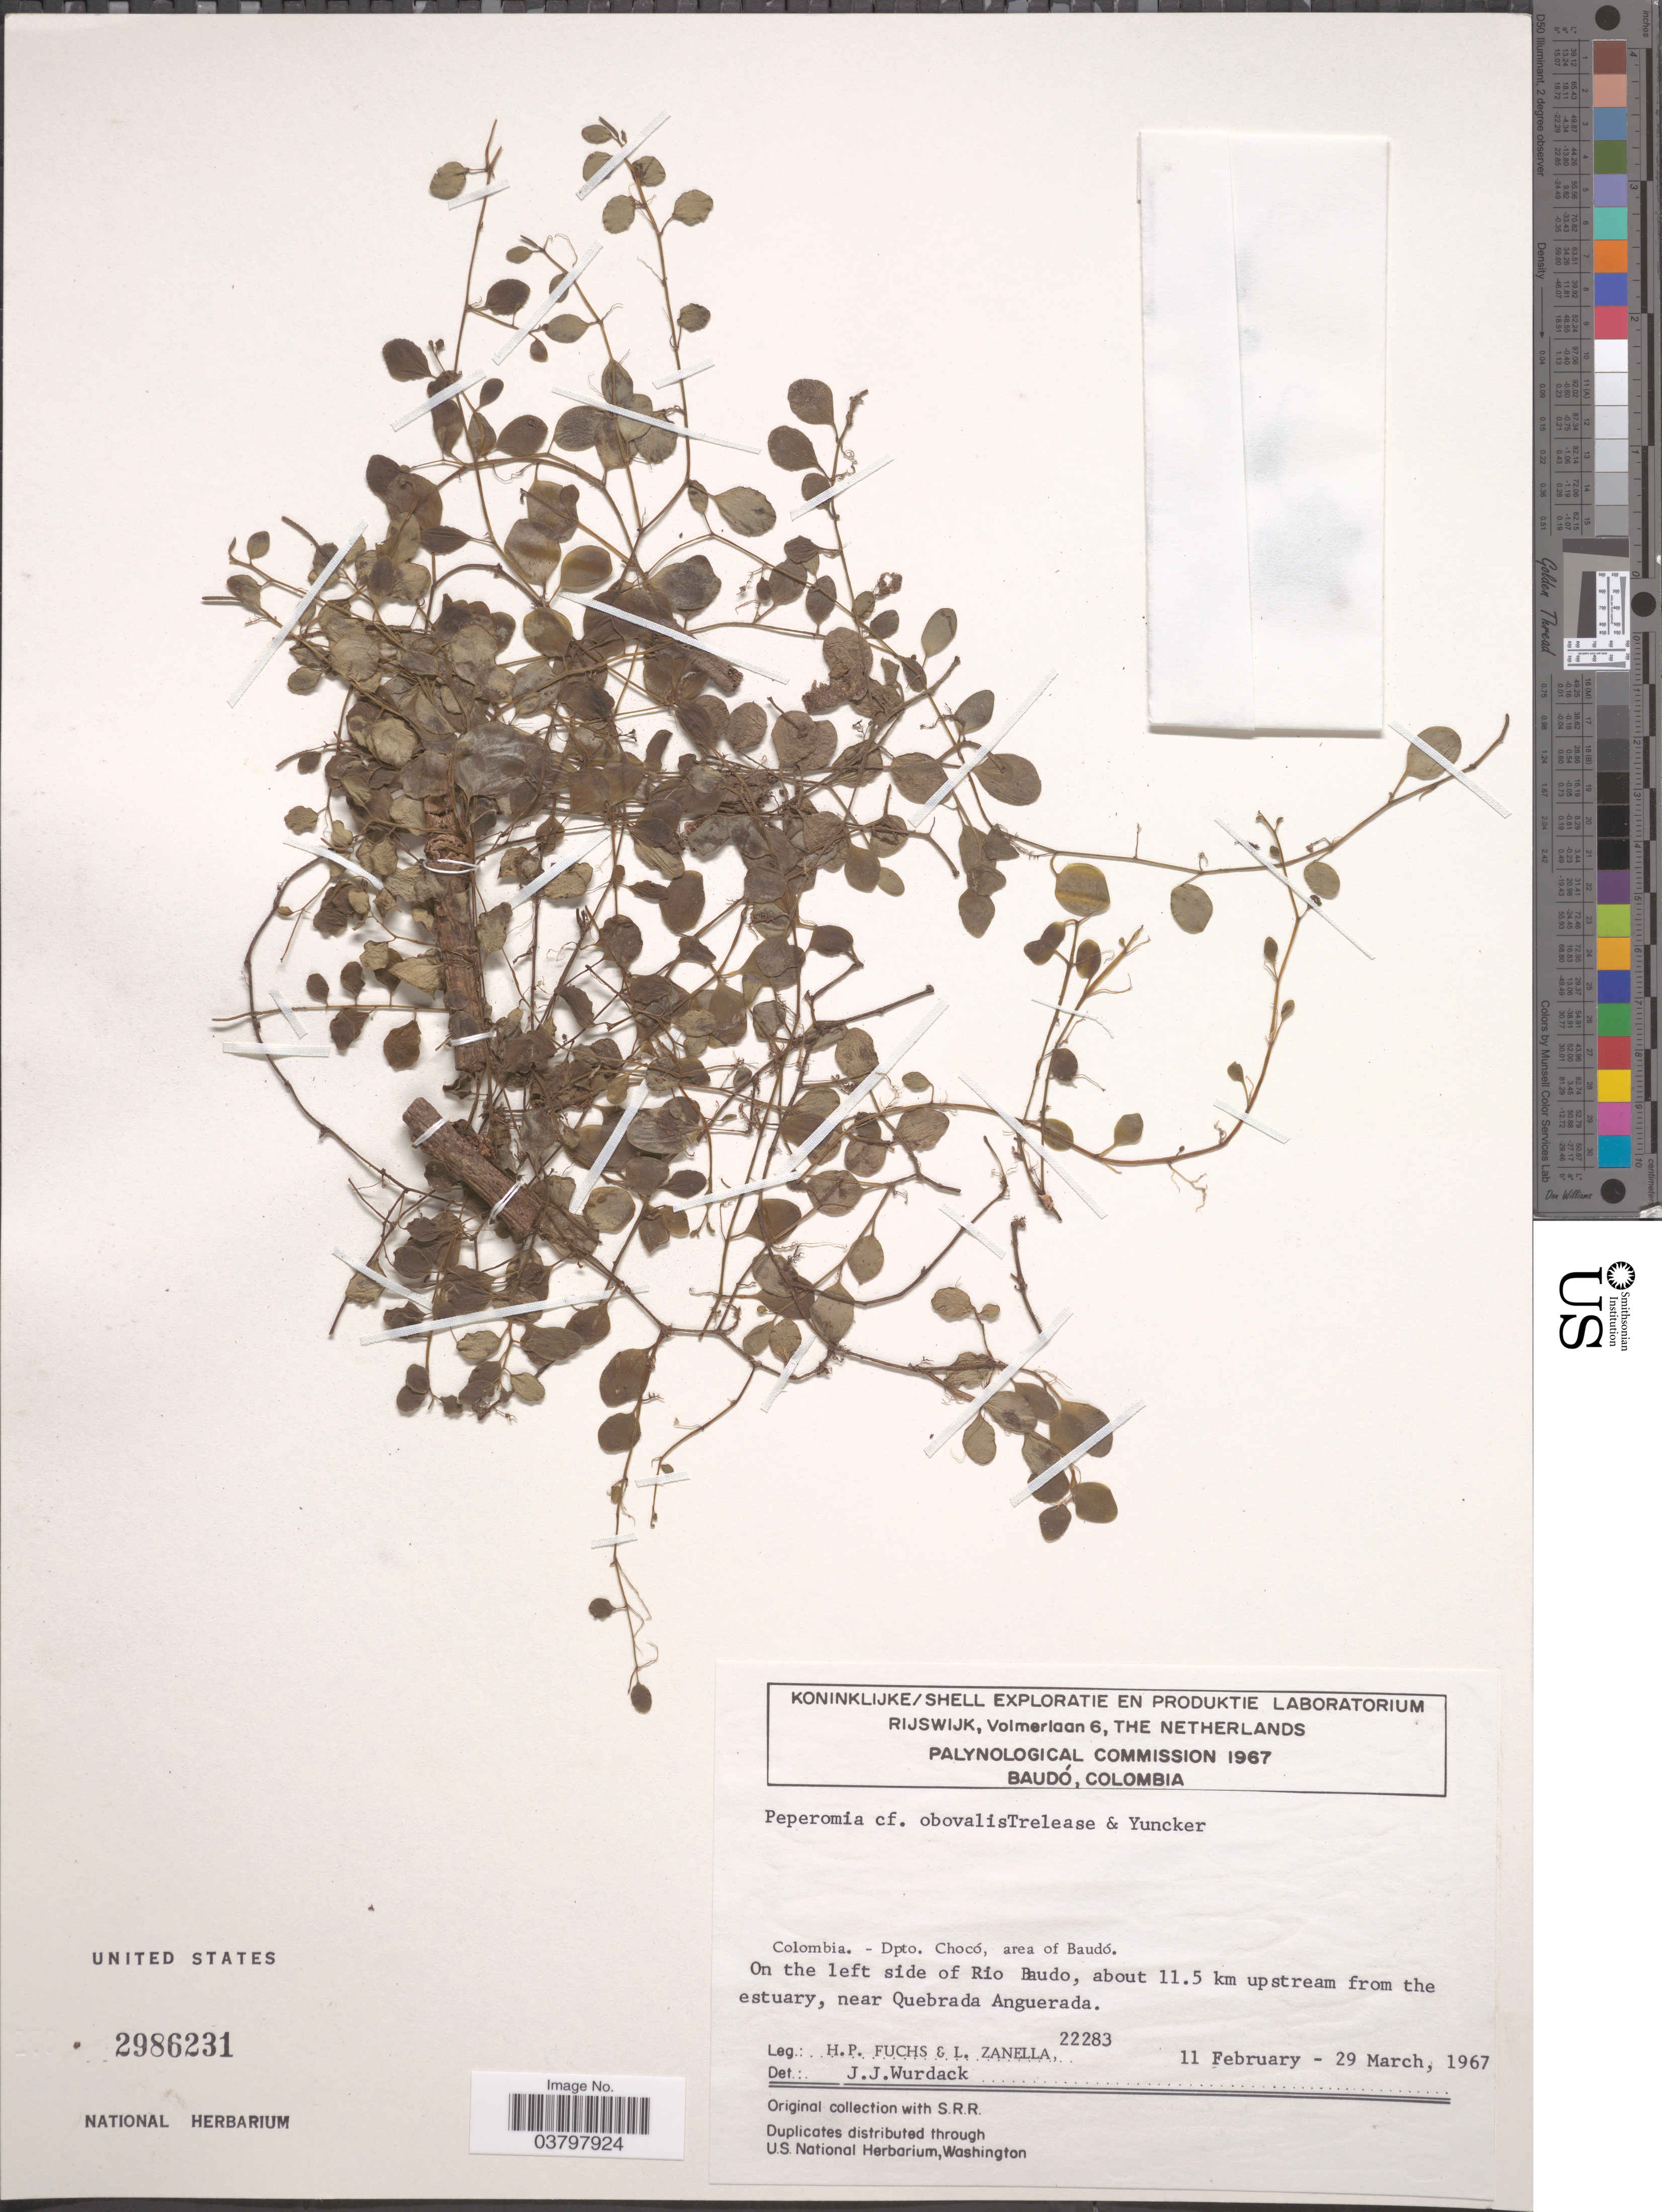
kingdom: Plantae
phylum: Tracheophyta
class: Magnoliopsida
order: Piperales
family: Piperaceae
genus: Peperomia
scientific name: Peperomia obovalis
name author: Trel. & Yunck.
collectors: H. P. Fuchs & L. Zanella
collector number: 22283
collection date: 1967-02-11/1967-03-29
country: Colombia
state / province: Chocó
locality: Dpto. Chocó, area of Baudó. On the left side of Rio Baudo, about 11.5 km upstream from the estuary, near Quebrada Anguerada.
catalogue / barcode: US 2986231